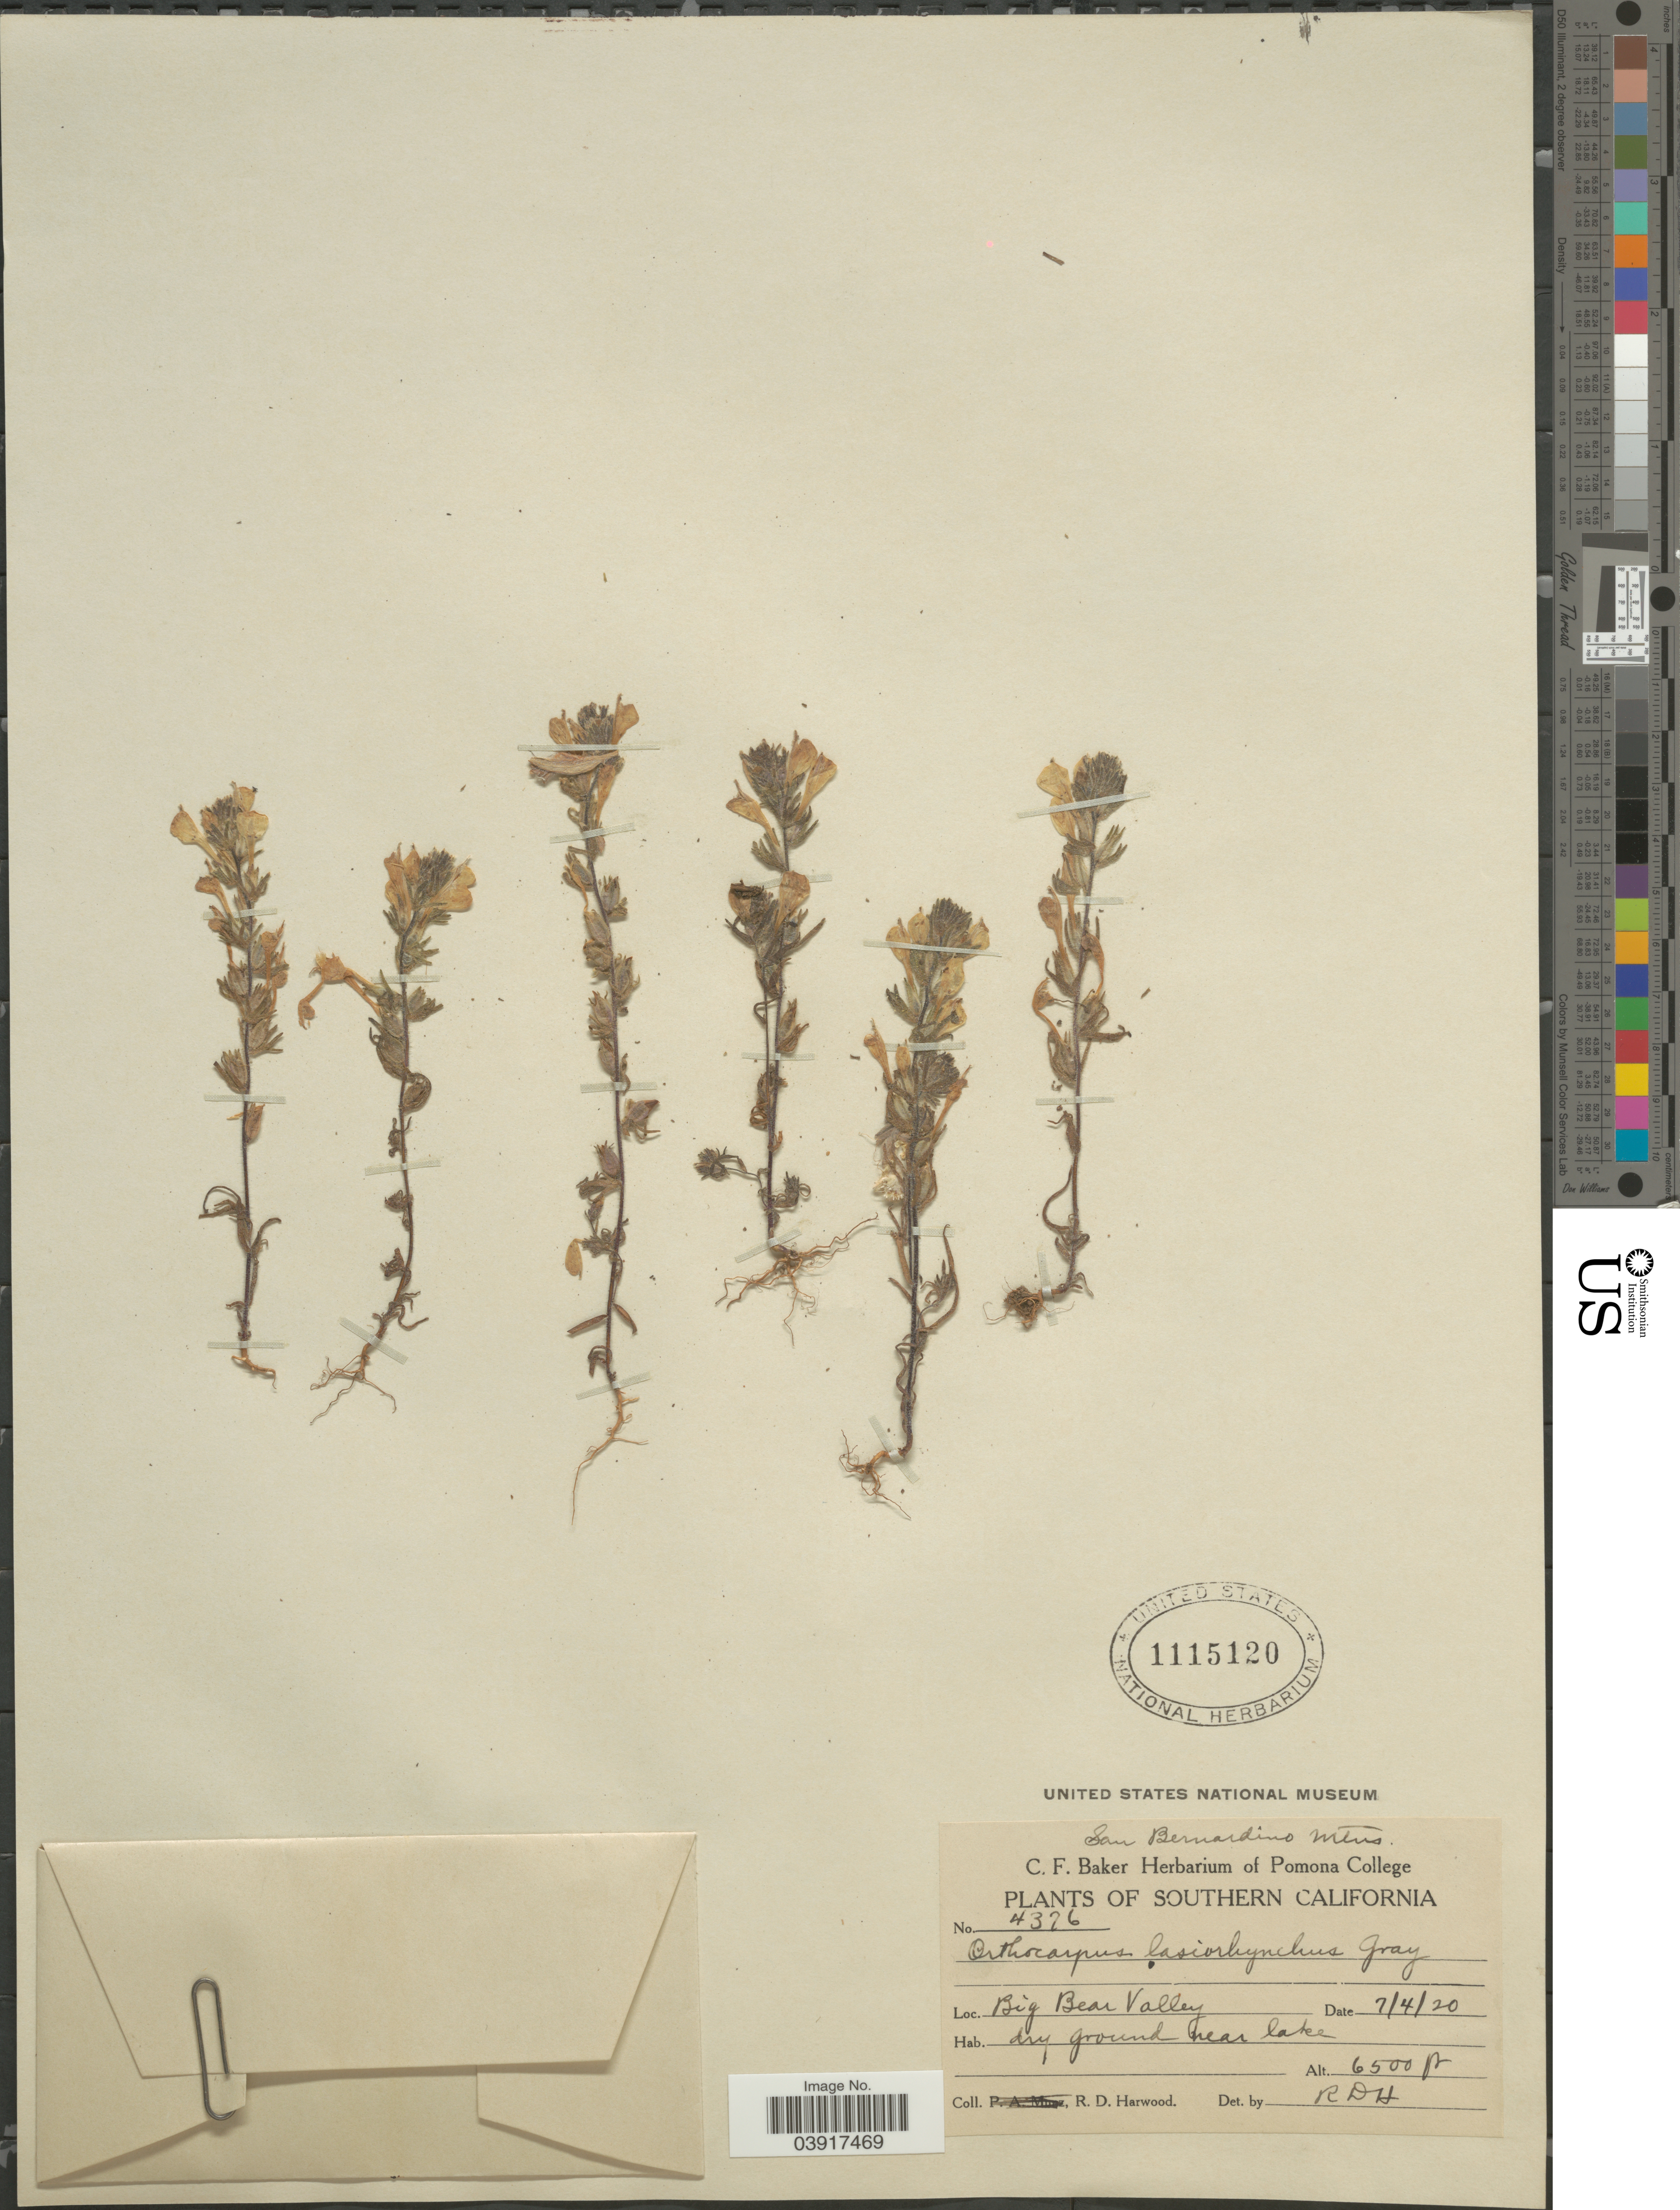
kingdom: Plantae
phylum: Tracheophyta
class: Magnoliopsida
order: Lamiales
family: Orobanchaceae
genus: Orthocarpus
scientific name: Orthocarpus lasiorhynchus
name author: A. Gray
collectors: R. Hardwood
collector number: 4376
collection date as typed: Transcribed d/m/y: 4/7/20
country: United States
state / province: California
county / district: San Bernardino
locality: San Bernardino Mtns. Southern California. Big Bear Valley. Dry ground near lake.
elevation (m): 1981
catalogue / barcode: US 1115120